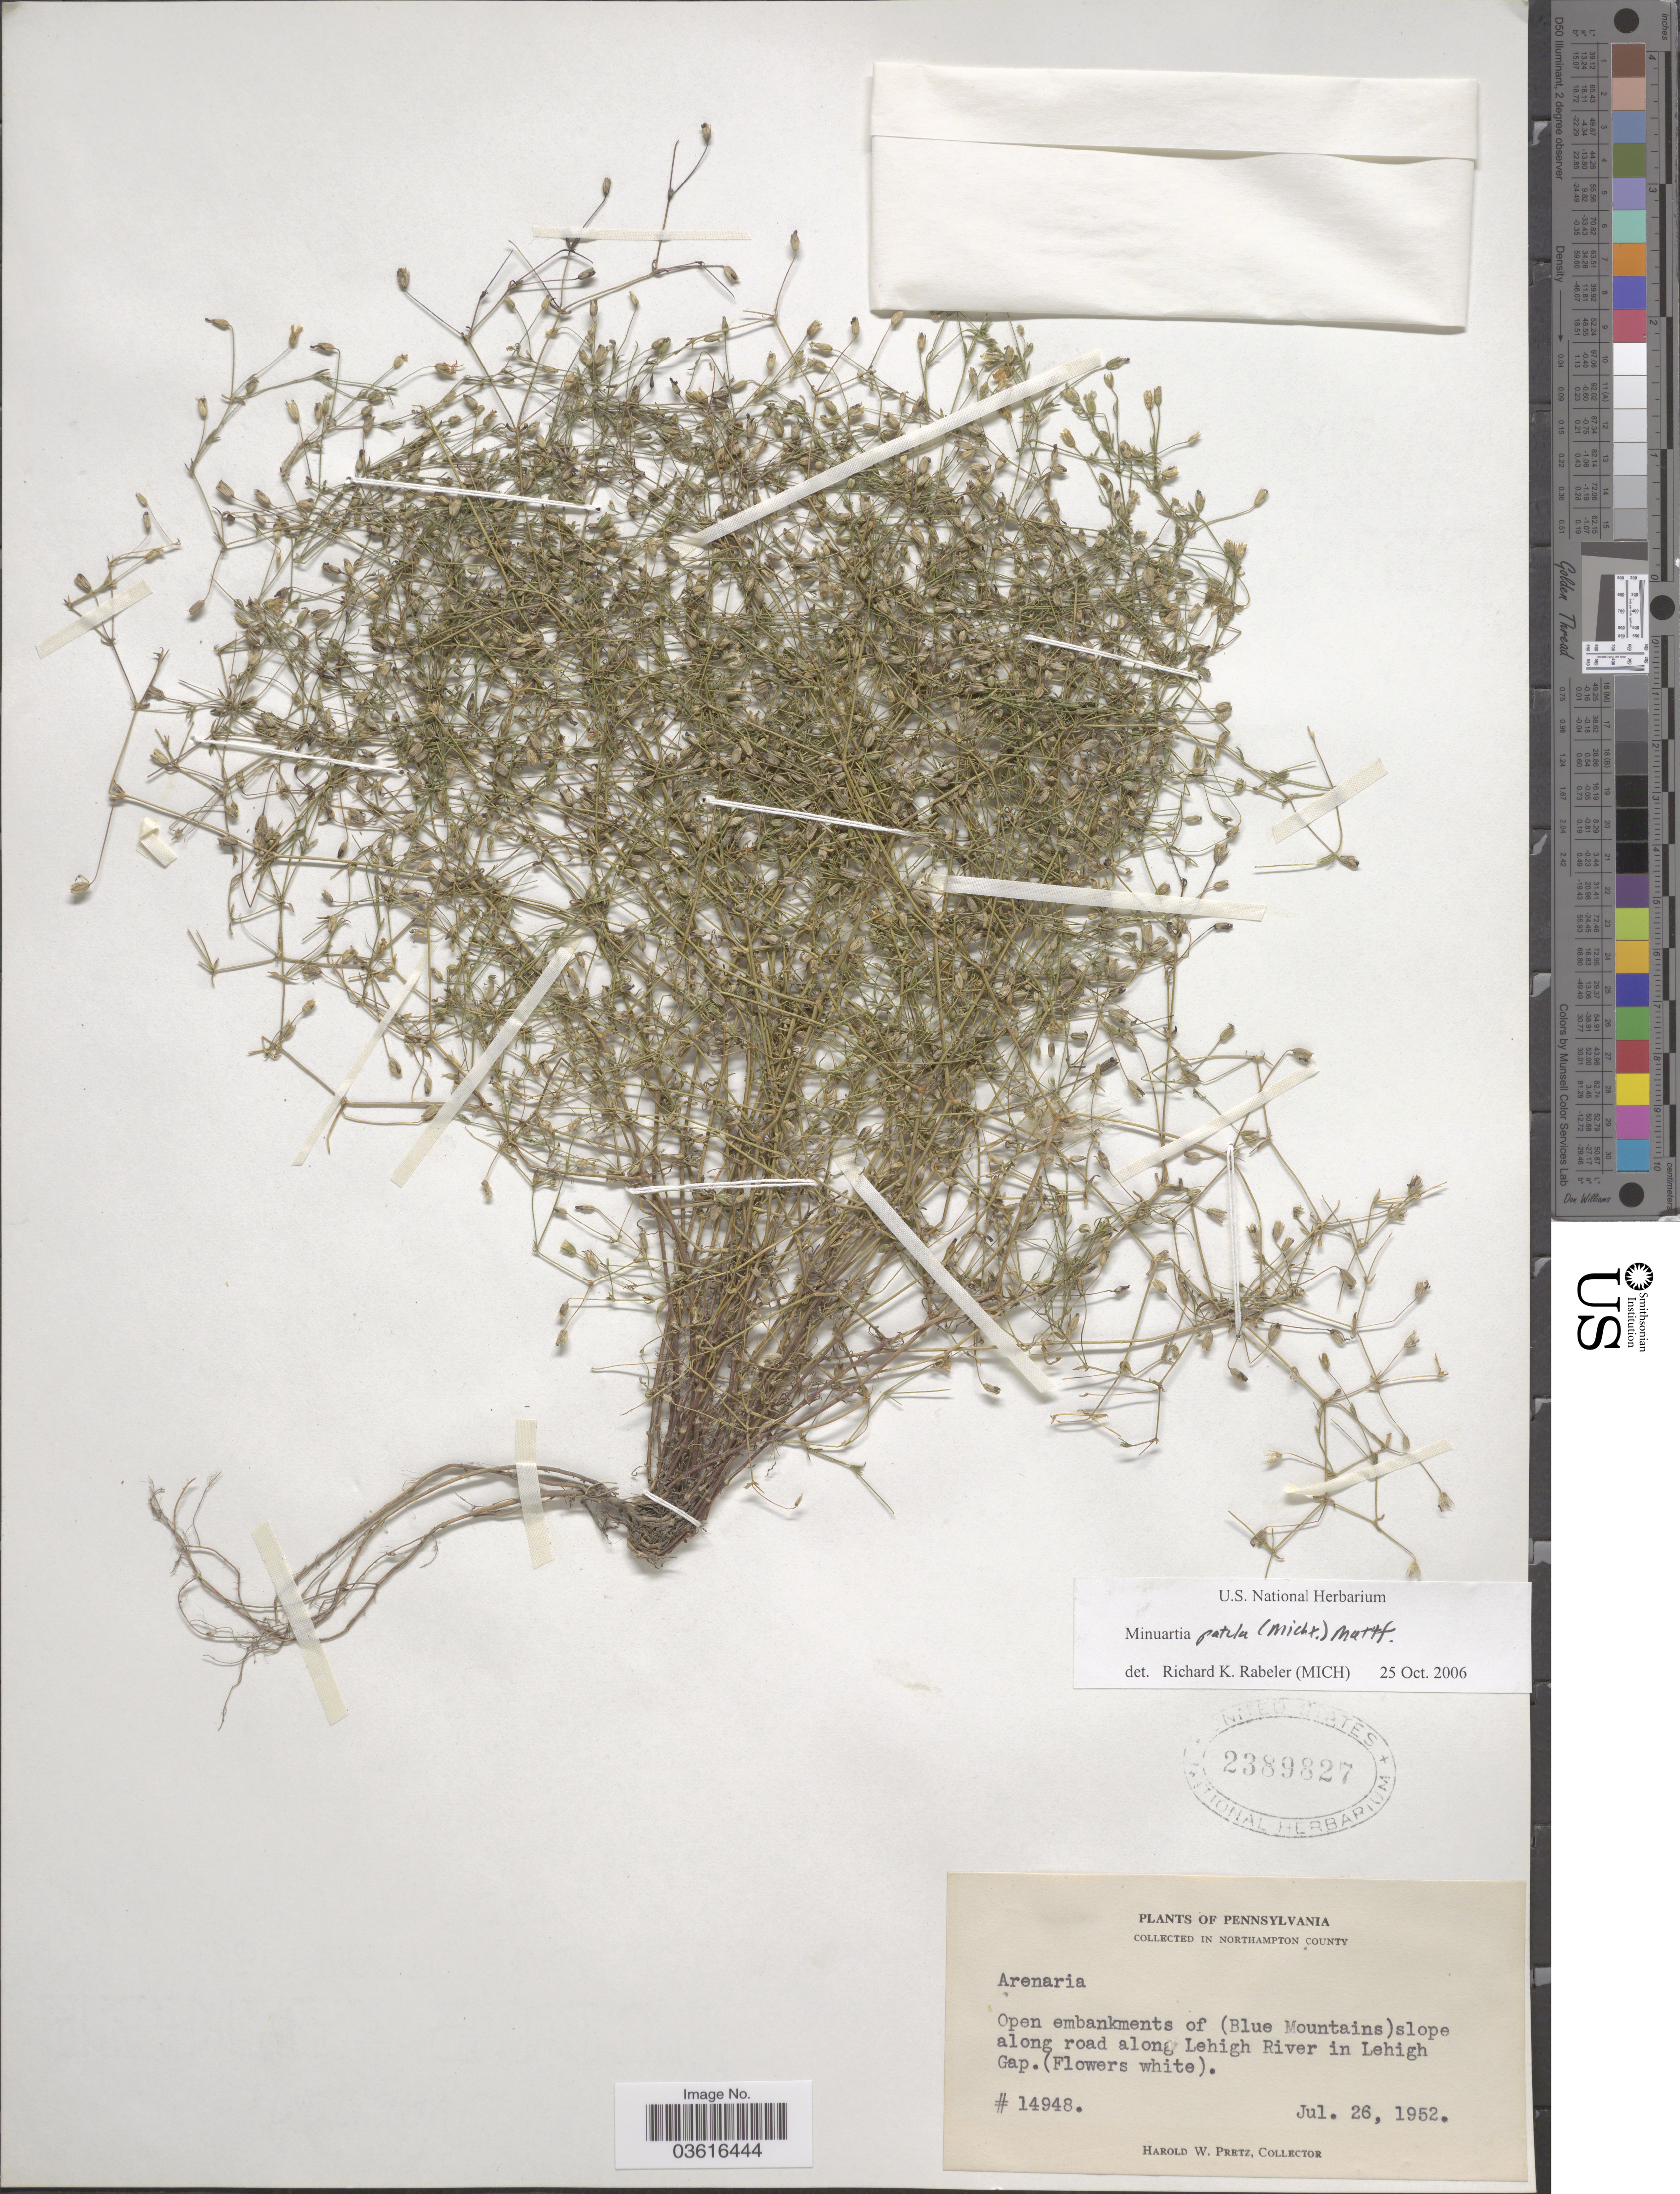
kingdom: Plantae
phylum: Tracheophyta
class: Magnoliopsida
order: Caryophyllales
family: Caryophyllaceae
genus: Minuartia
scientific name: Minuartia patula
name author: (Michx.) Mattf.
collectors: H. W. Pretz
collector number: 14948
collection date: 1952-07-26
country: United States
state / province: Pennsylvania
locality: In Northampton County. Open embankments of (Blue Mountains) slope along road along Lehigh River in Lehigh Gap.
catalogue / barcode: US 2389827